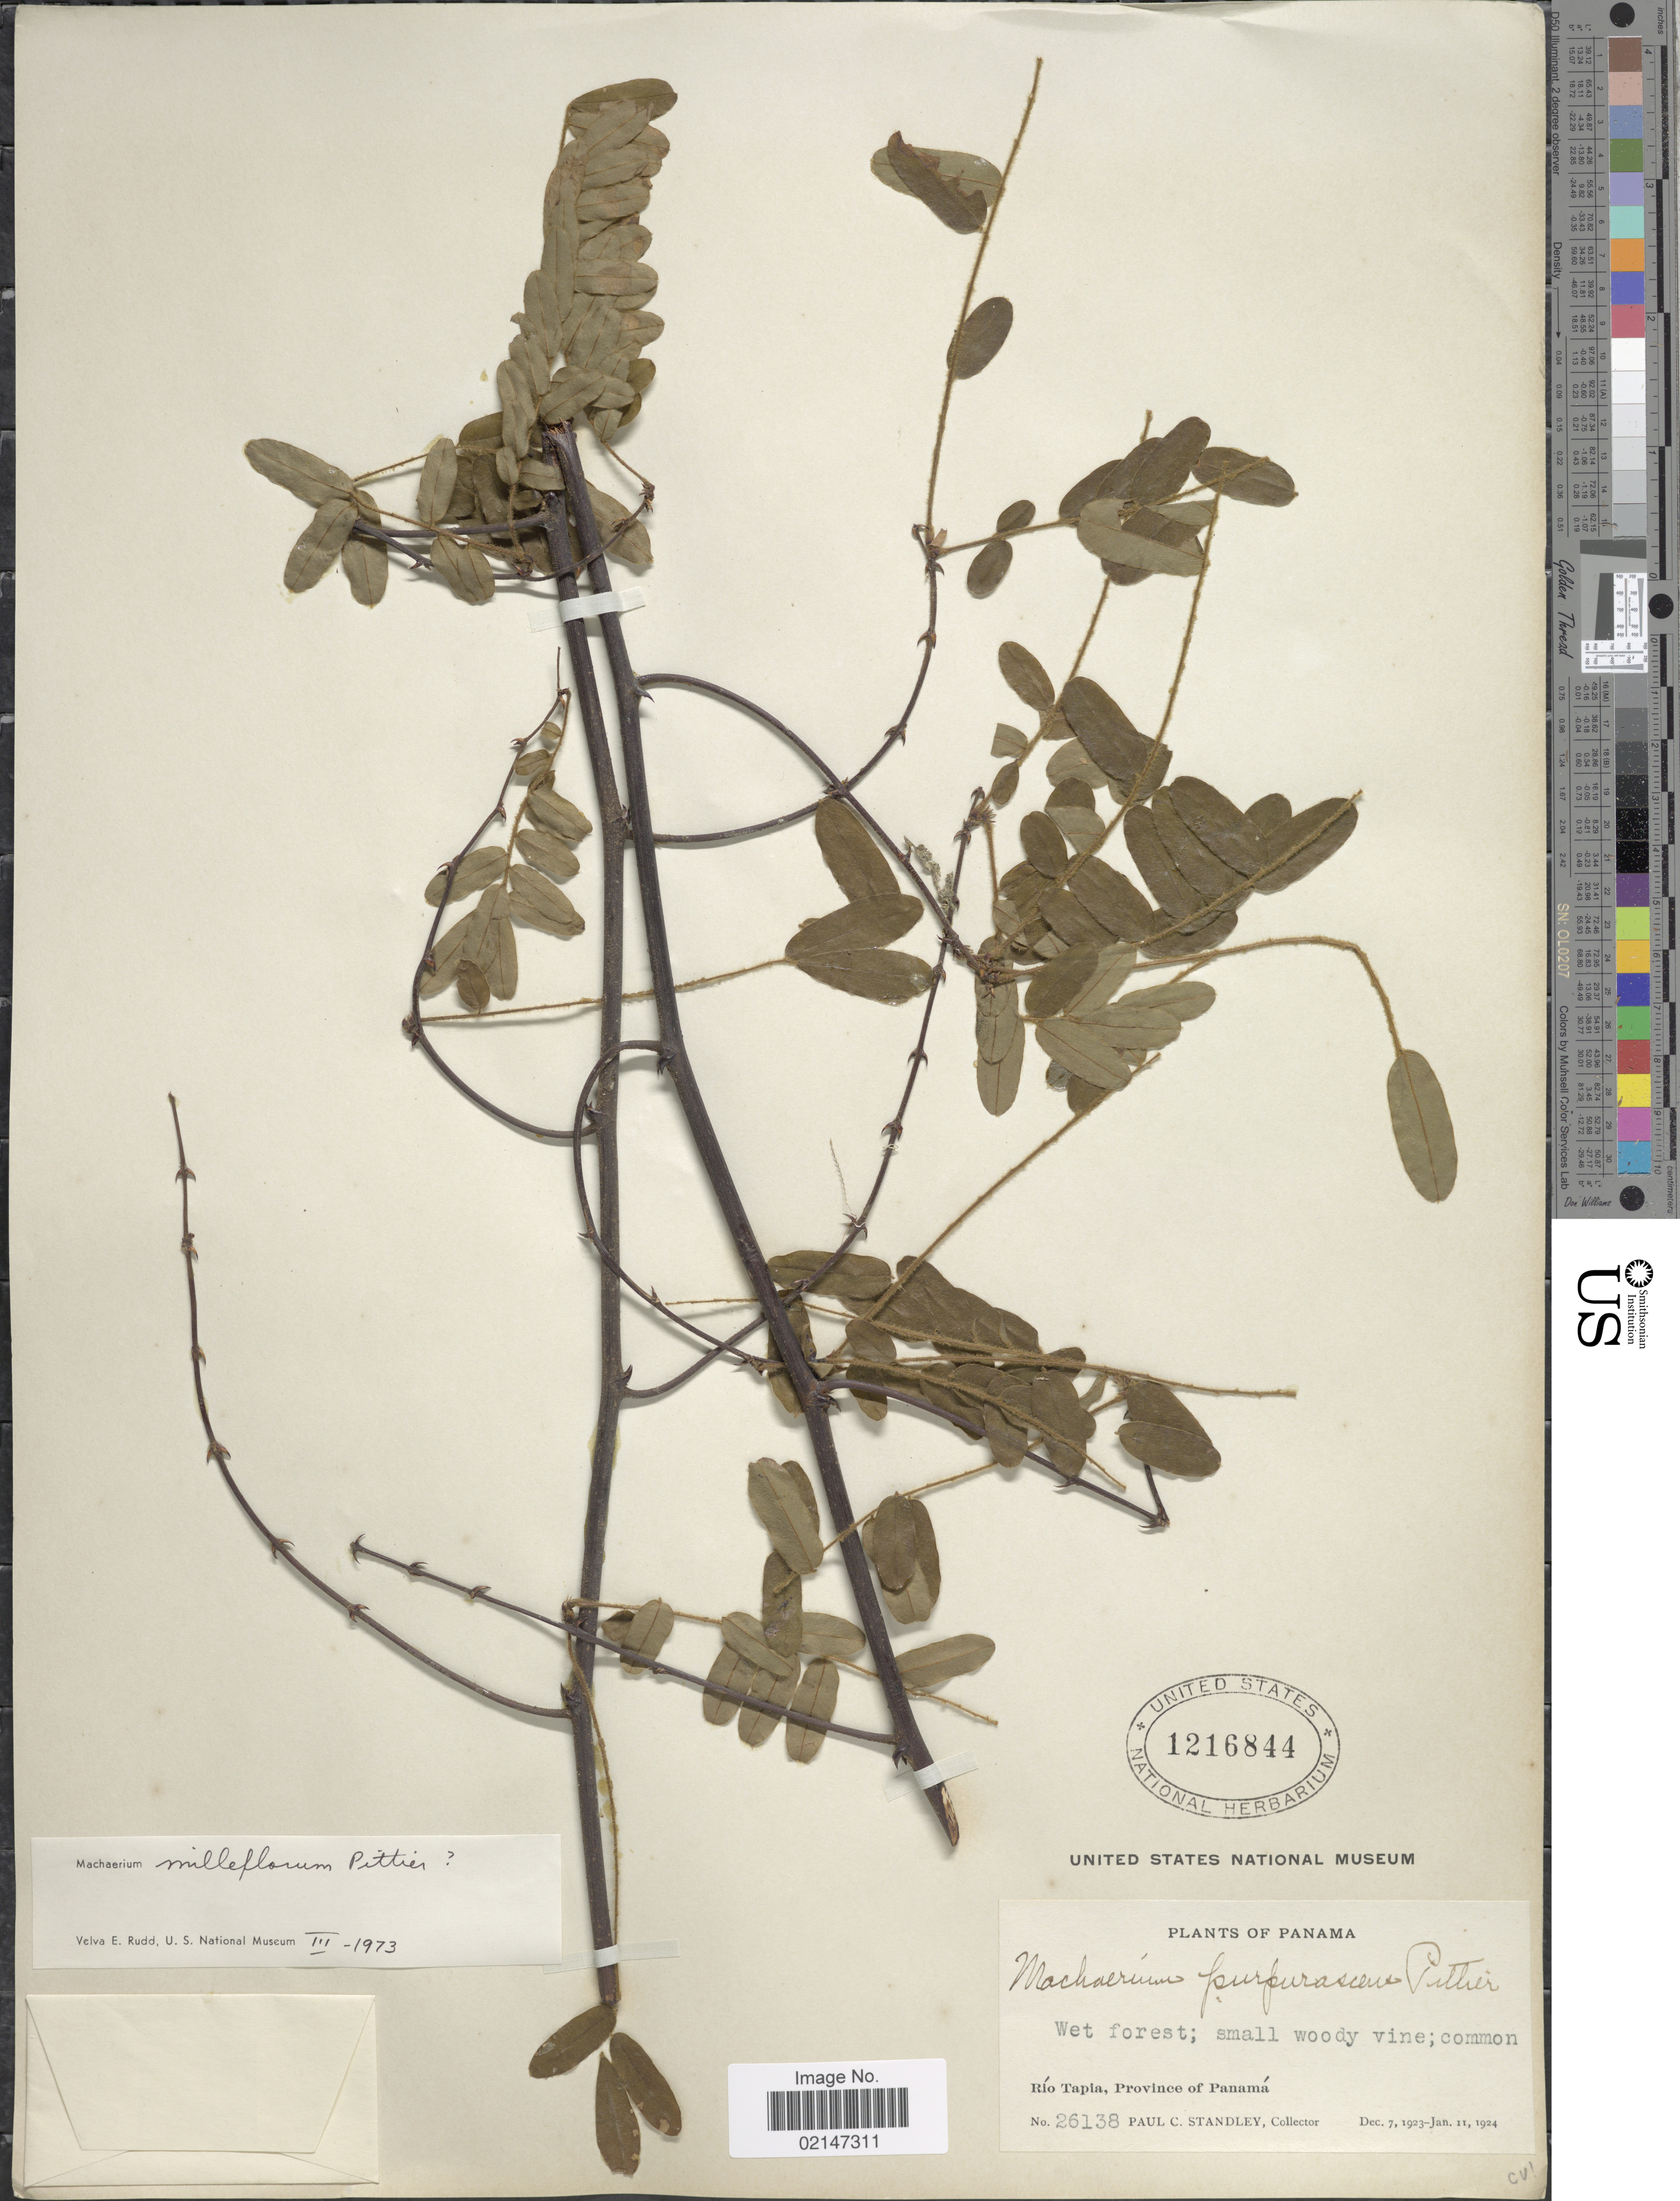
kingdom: Plantae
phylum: Tracheophyta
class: Magnoliopsida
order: Fabales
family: Fabaceae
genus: Machaerium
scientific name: Machaerium milleflorum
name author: Pittier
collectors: P. C. Standley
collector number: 26138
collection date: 1923-12-07/1924-01-11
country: Panama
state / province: Panamá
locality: Wet forest; small woody vine; common, Río Tapia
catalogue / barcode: US 1216844